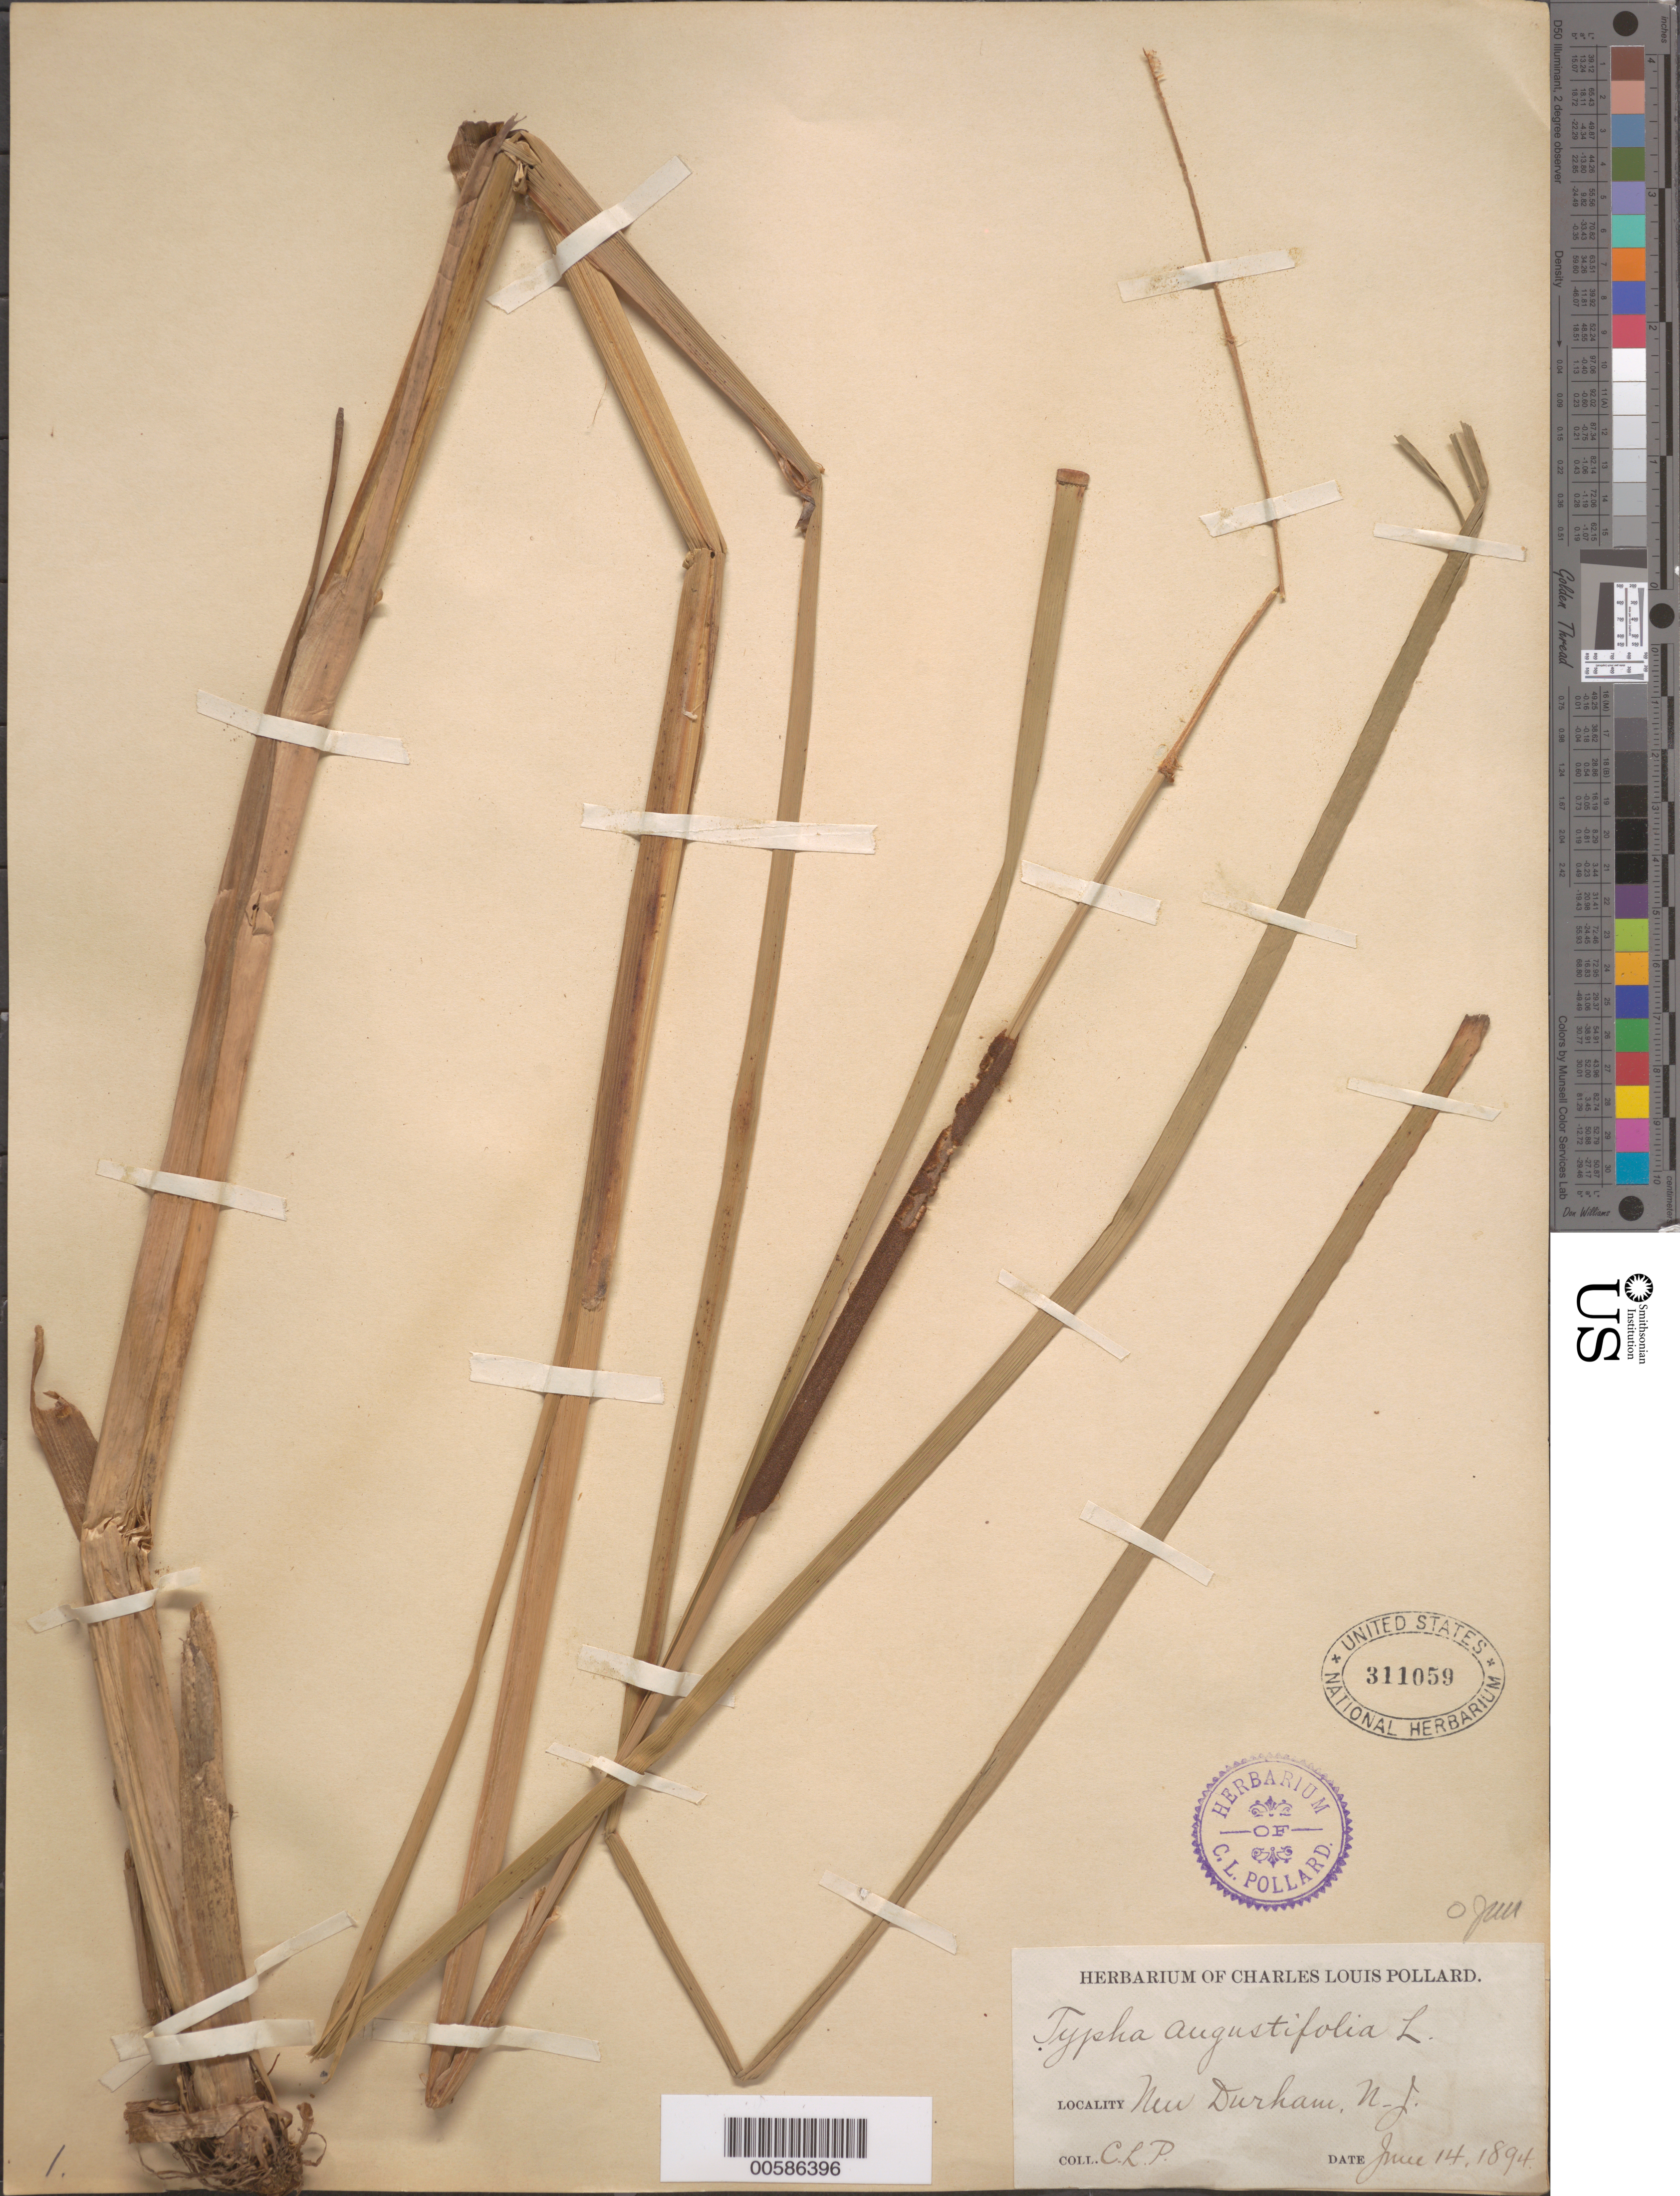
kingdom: Plantae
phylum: Tracheophyta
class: Liliopsida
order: Poales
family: Typhaceae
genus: Typha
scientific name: Typha angustifolia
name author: L.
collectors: C. L. Pollard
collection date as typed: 14 Jun 1894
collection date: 1894-06-14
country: United States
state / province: New Jersey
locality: New Durham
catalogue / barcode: US 311059